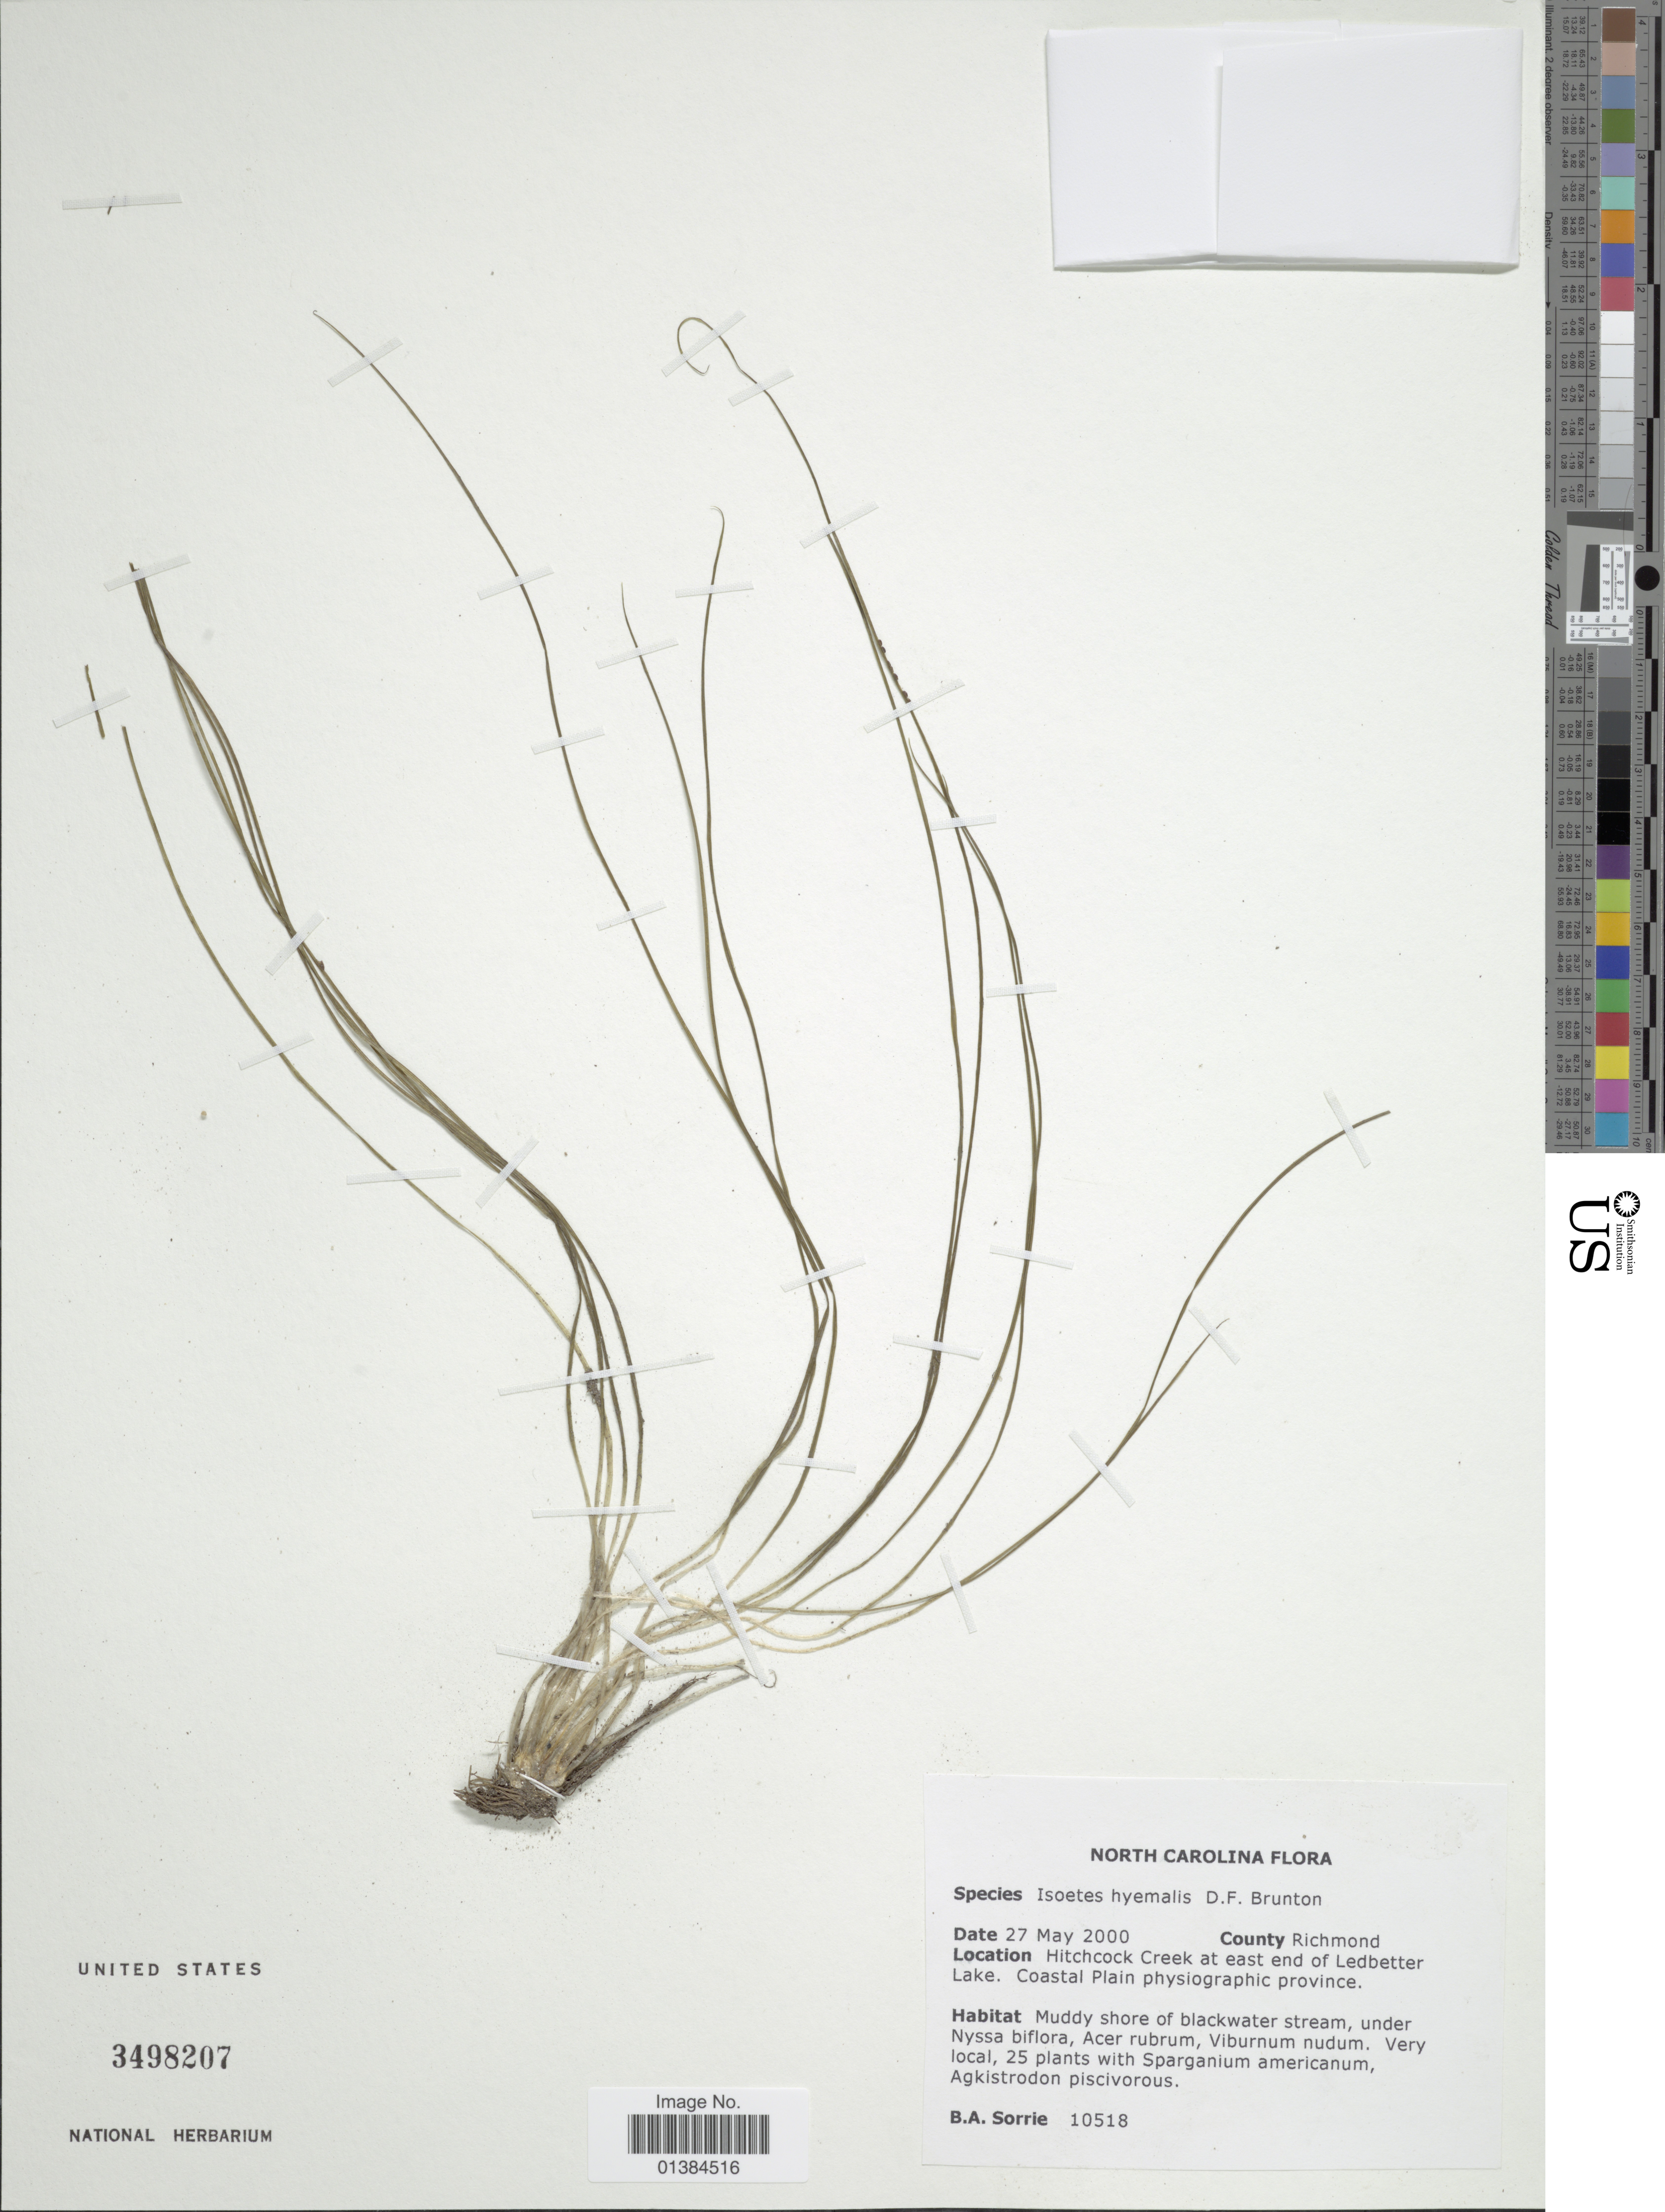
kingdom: Plantae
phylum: Tracheophyta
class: Lycopodiopsida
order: Isoetales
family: Isoetaceae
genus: Isoetes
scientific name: Isoetes hyemalis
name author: D. F. Brunt.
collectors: B. Sorrie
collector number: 10518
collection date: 2000-05-27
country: United States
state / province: North Carolina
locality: County Richmond. Hitchcock Creek at east end of Ledbetter Lake.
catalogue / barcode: US 3498207